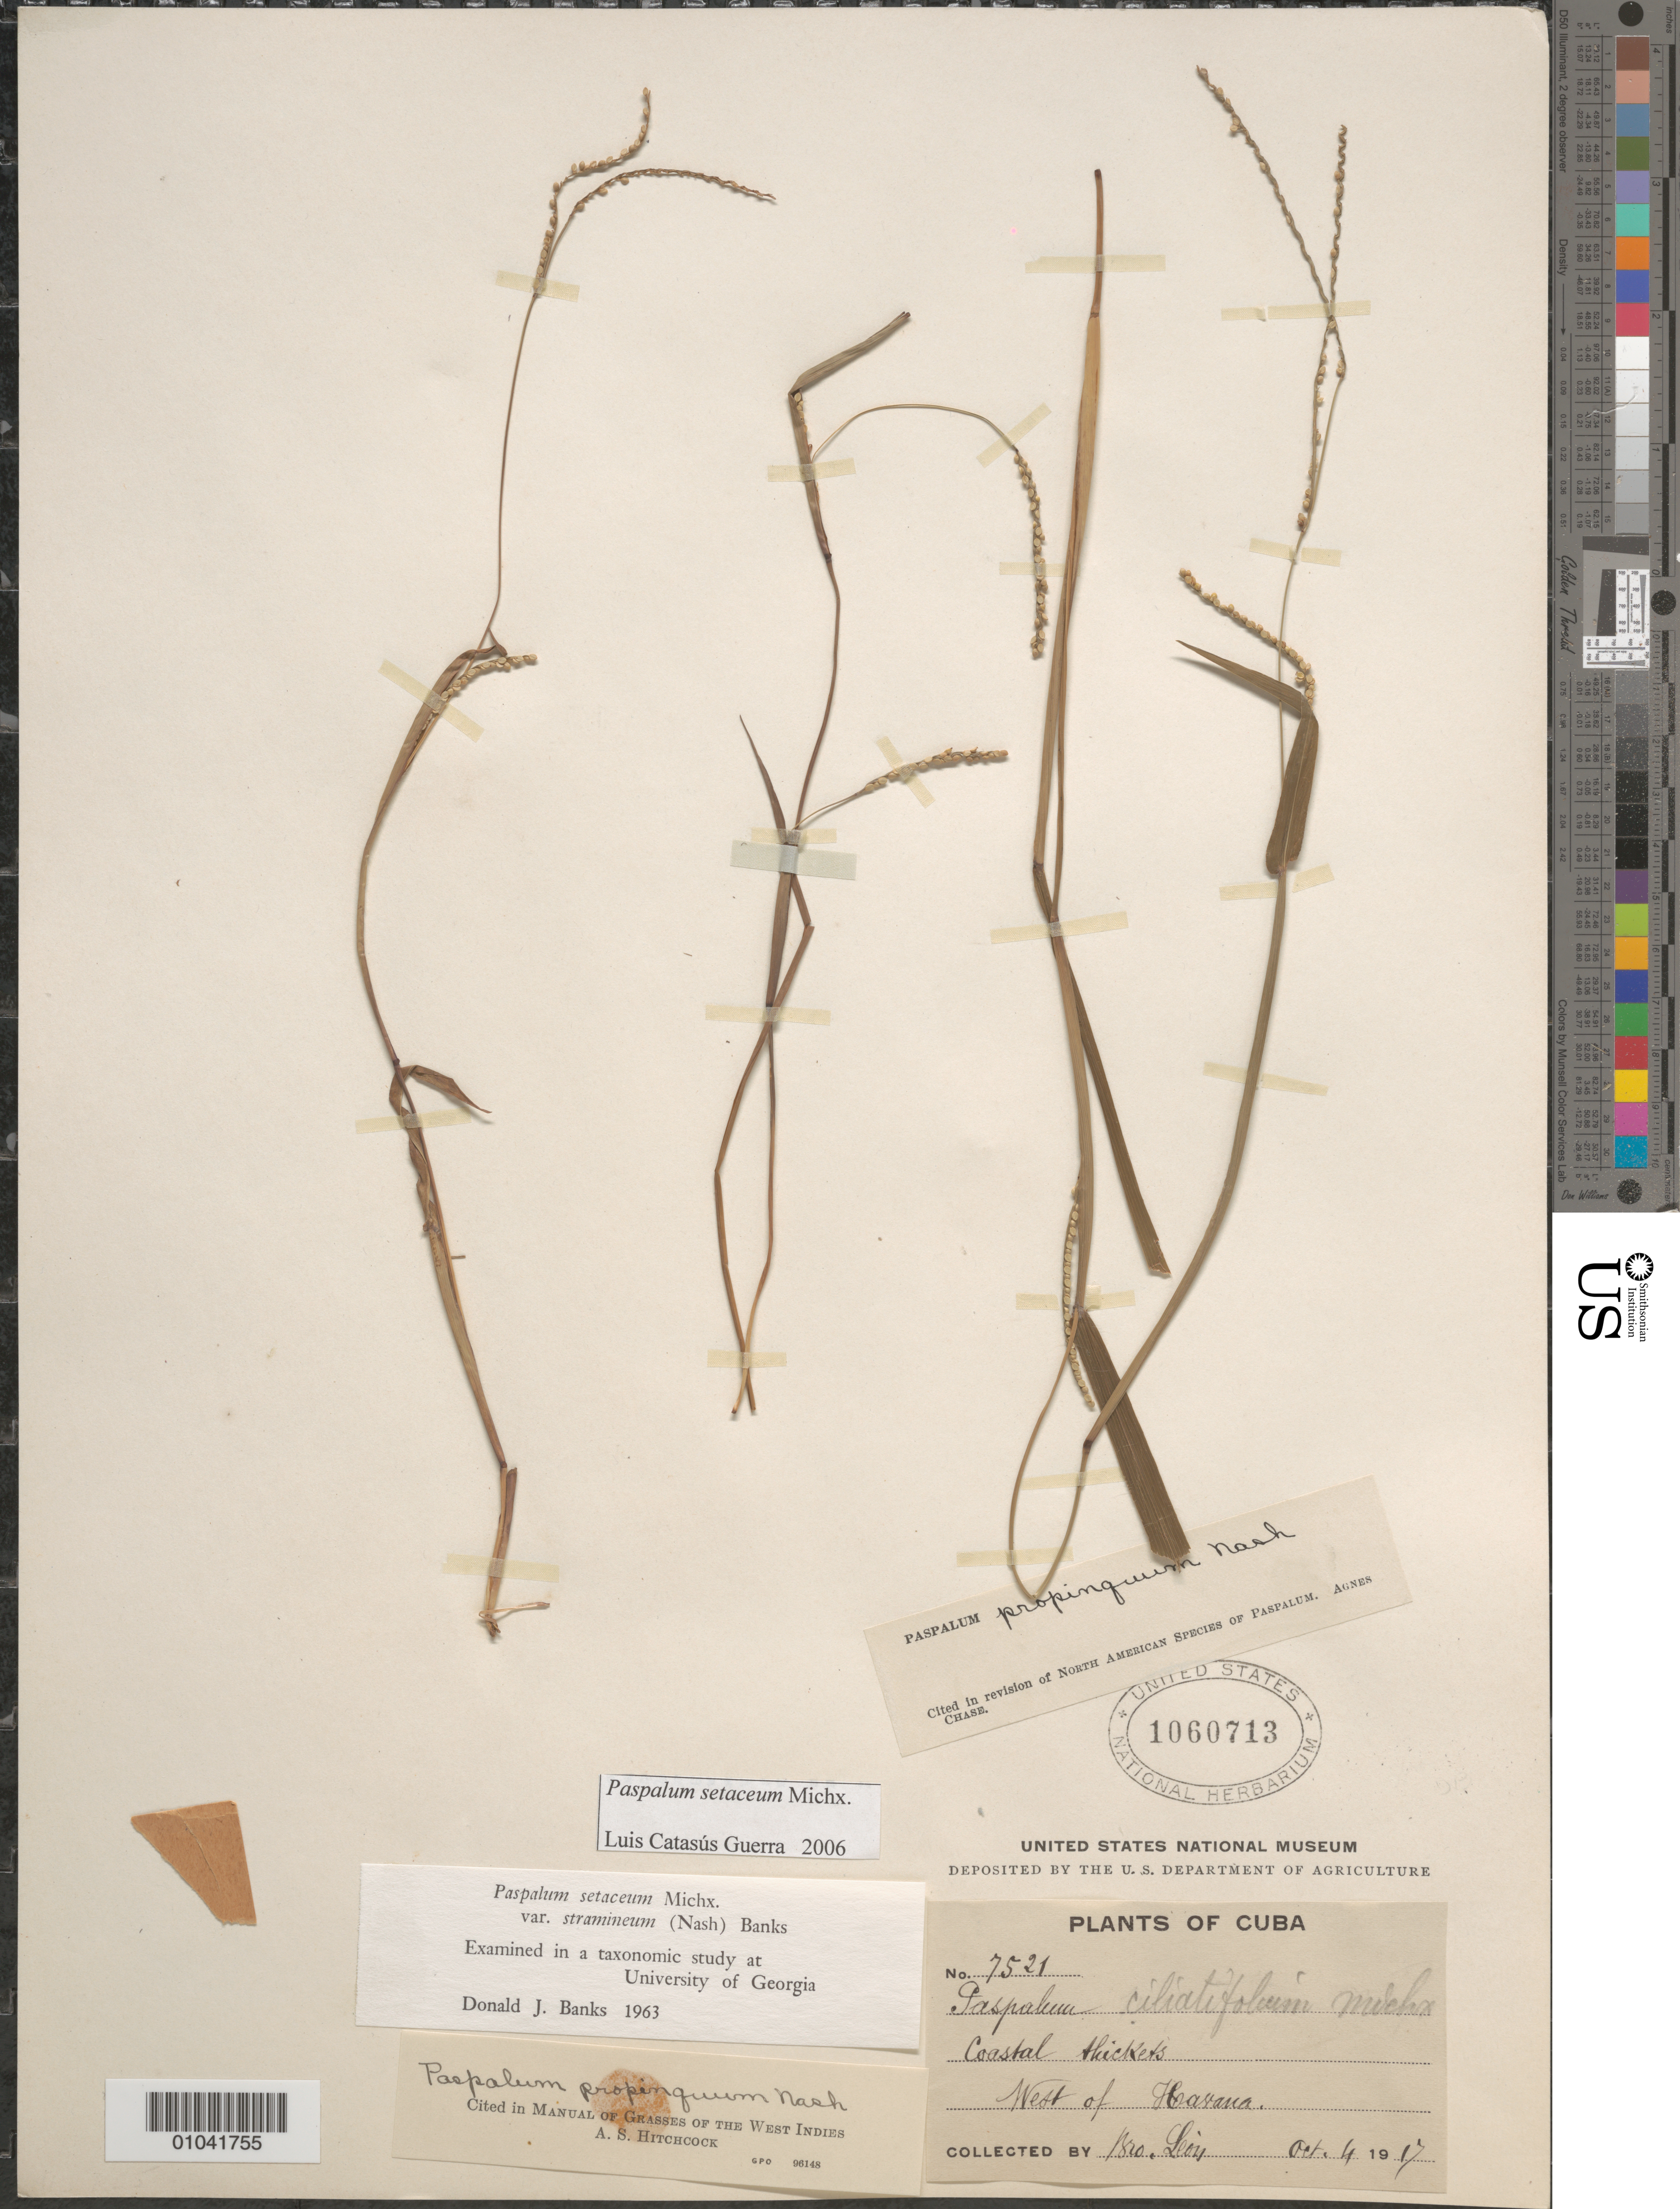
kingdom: Plantae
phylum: Tracheophyta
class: Liliopsida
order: Poales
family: Poaceae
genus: Paspalum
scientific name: Paspalum setaceum var. stramineum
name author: (Nash) D.J. Banks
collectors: Bro. León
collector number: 7521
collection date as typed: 04 Oct 1917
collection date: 1917-10-04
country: Cuba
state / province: La Habana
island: Cuba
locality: W of Havanna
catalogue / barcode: US 1060713